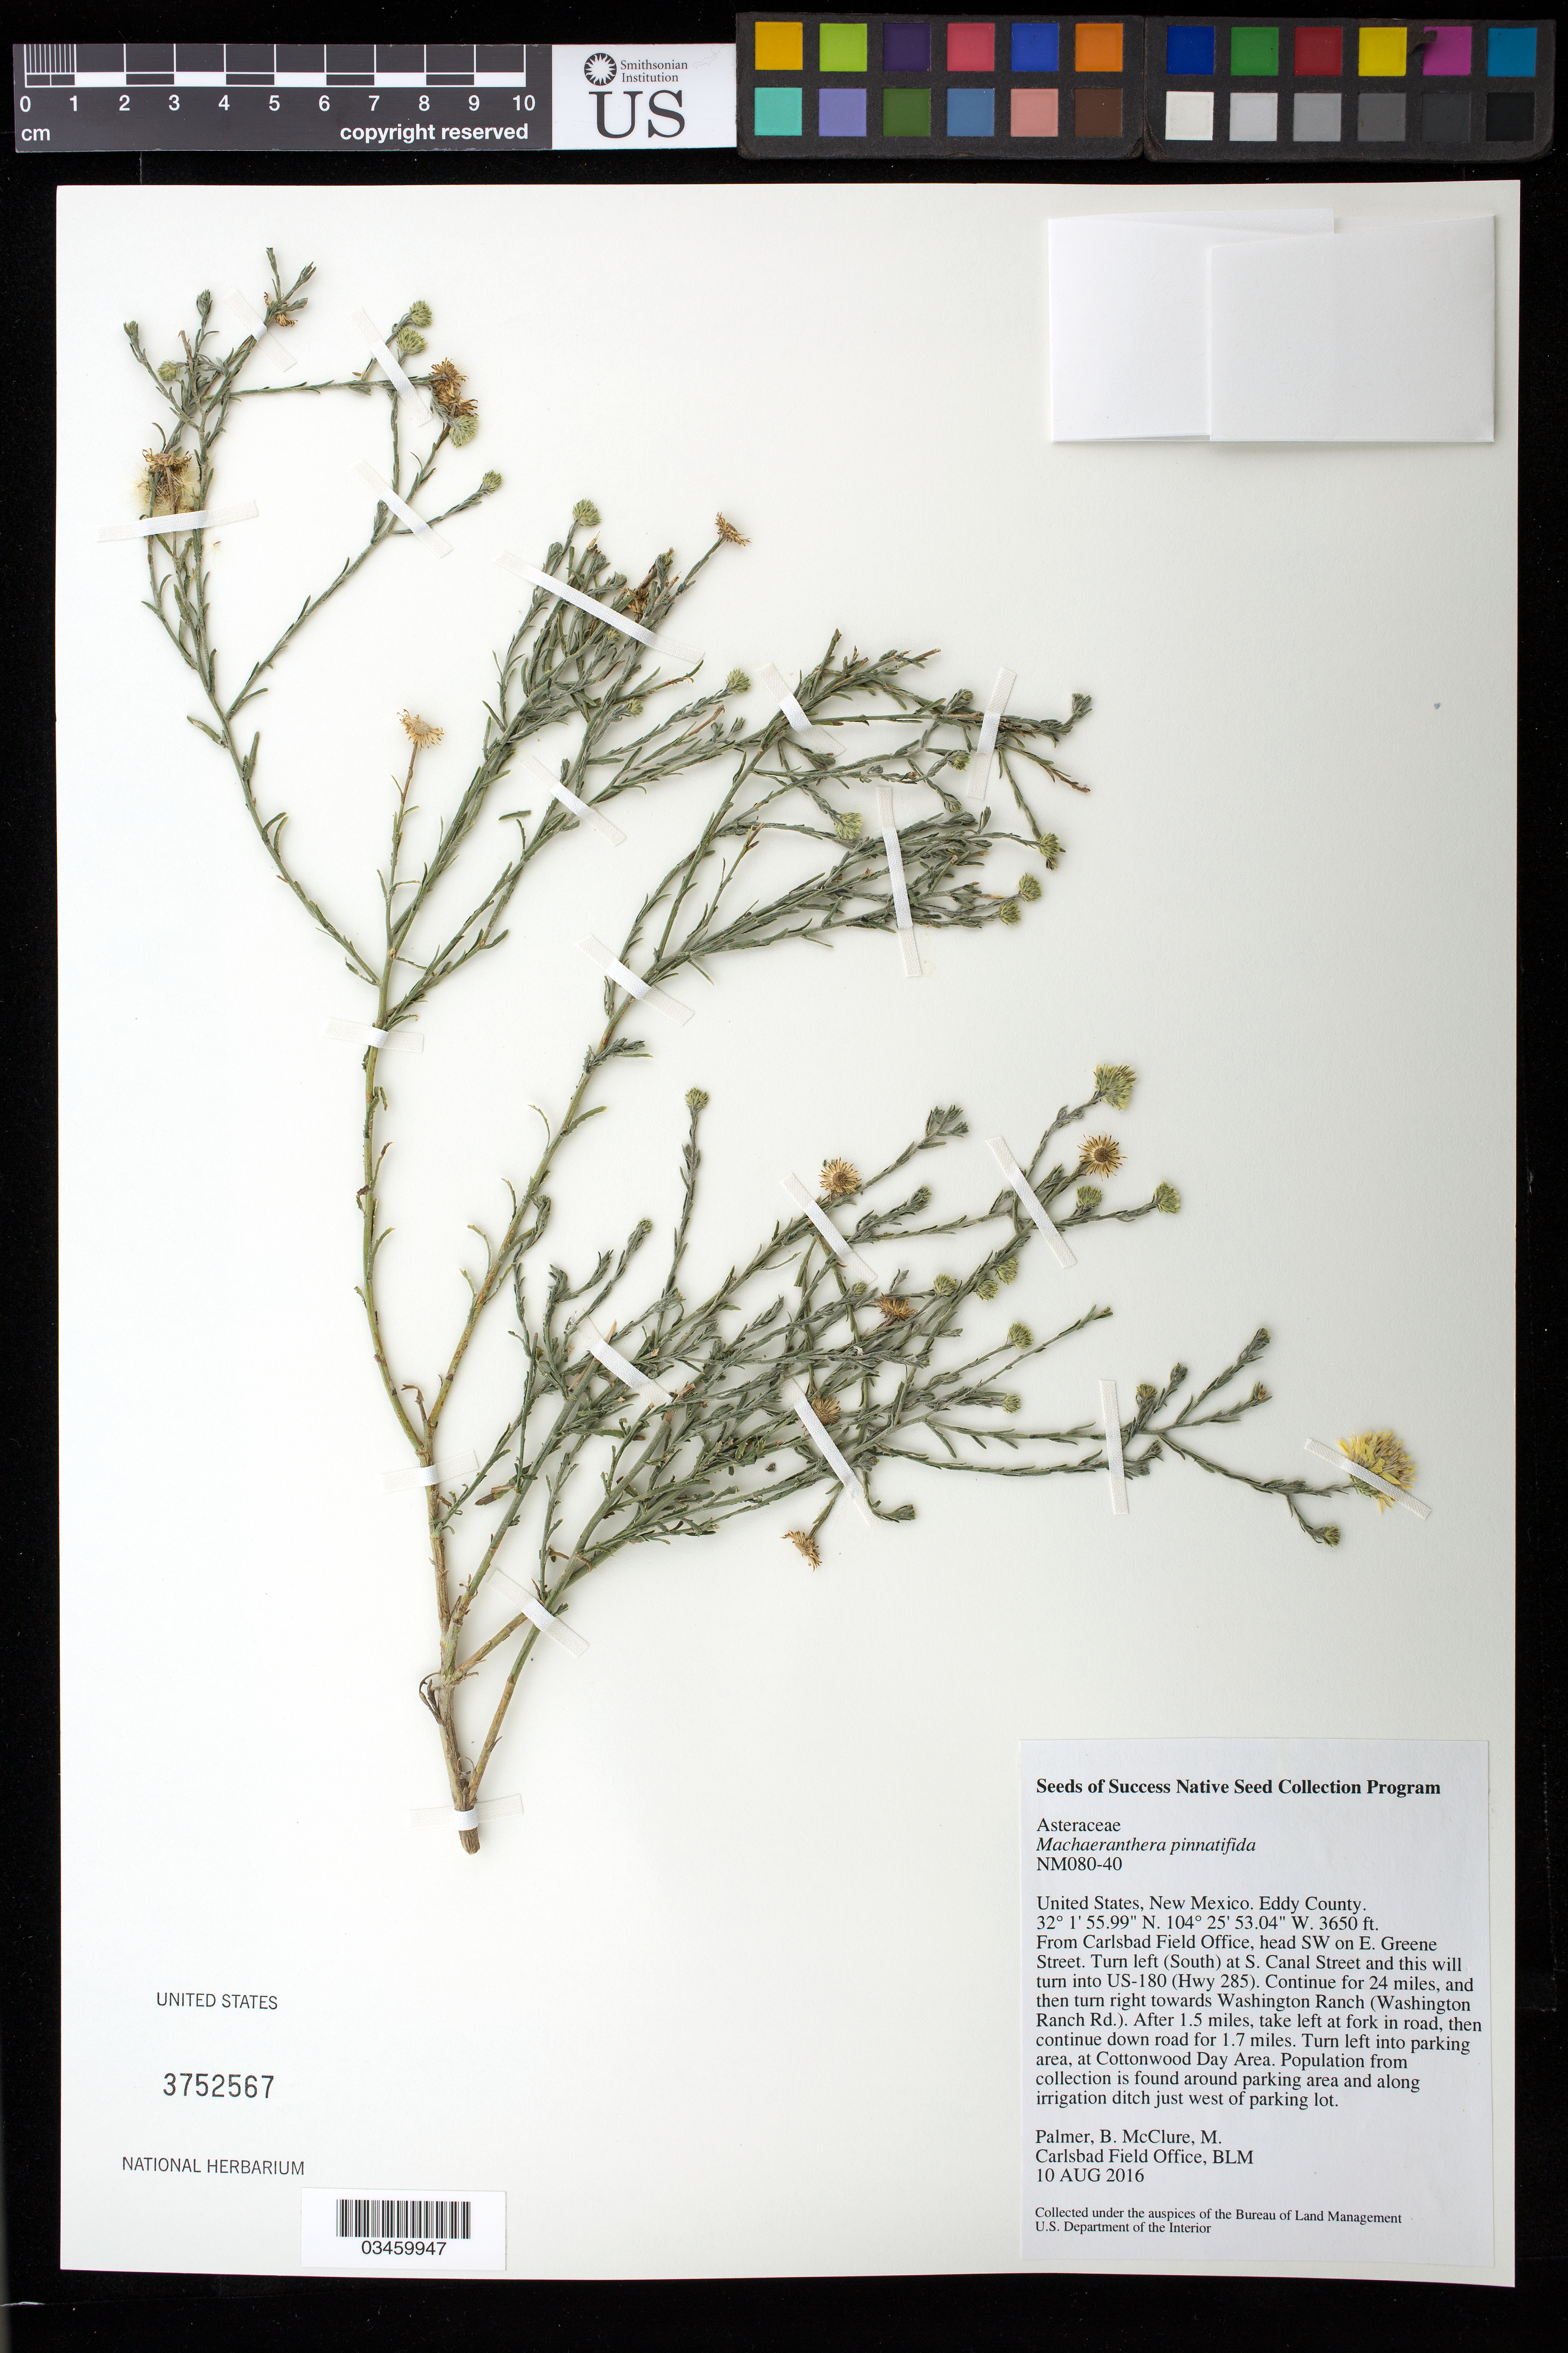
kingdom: Plantae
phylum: Tracheophyta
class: Magnoliopsida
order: Asterales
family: Asteraceae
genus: Machaeranthera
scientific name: Machaeranthera pinnatifida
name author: (Hook.) Shinners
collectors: B. Palmer & M. McClure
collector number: NM080-40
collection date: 2016-08-10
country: United States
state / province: New Mexico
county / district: Eddy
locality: Washington Ranch, Cottonwood Day Area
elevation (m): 1113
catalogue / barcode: US 3752567